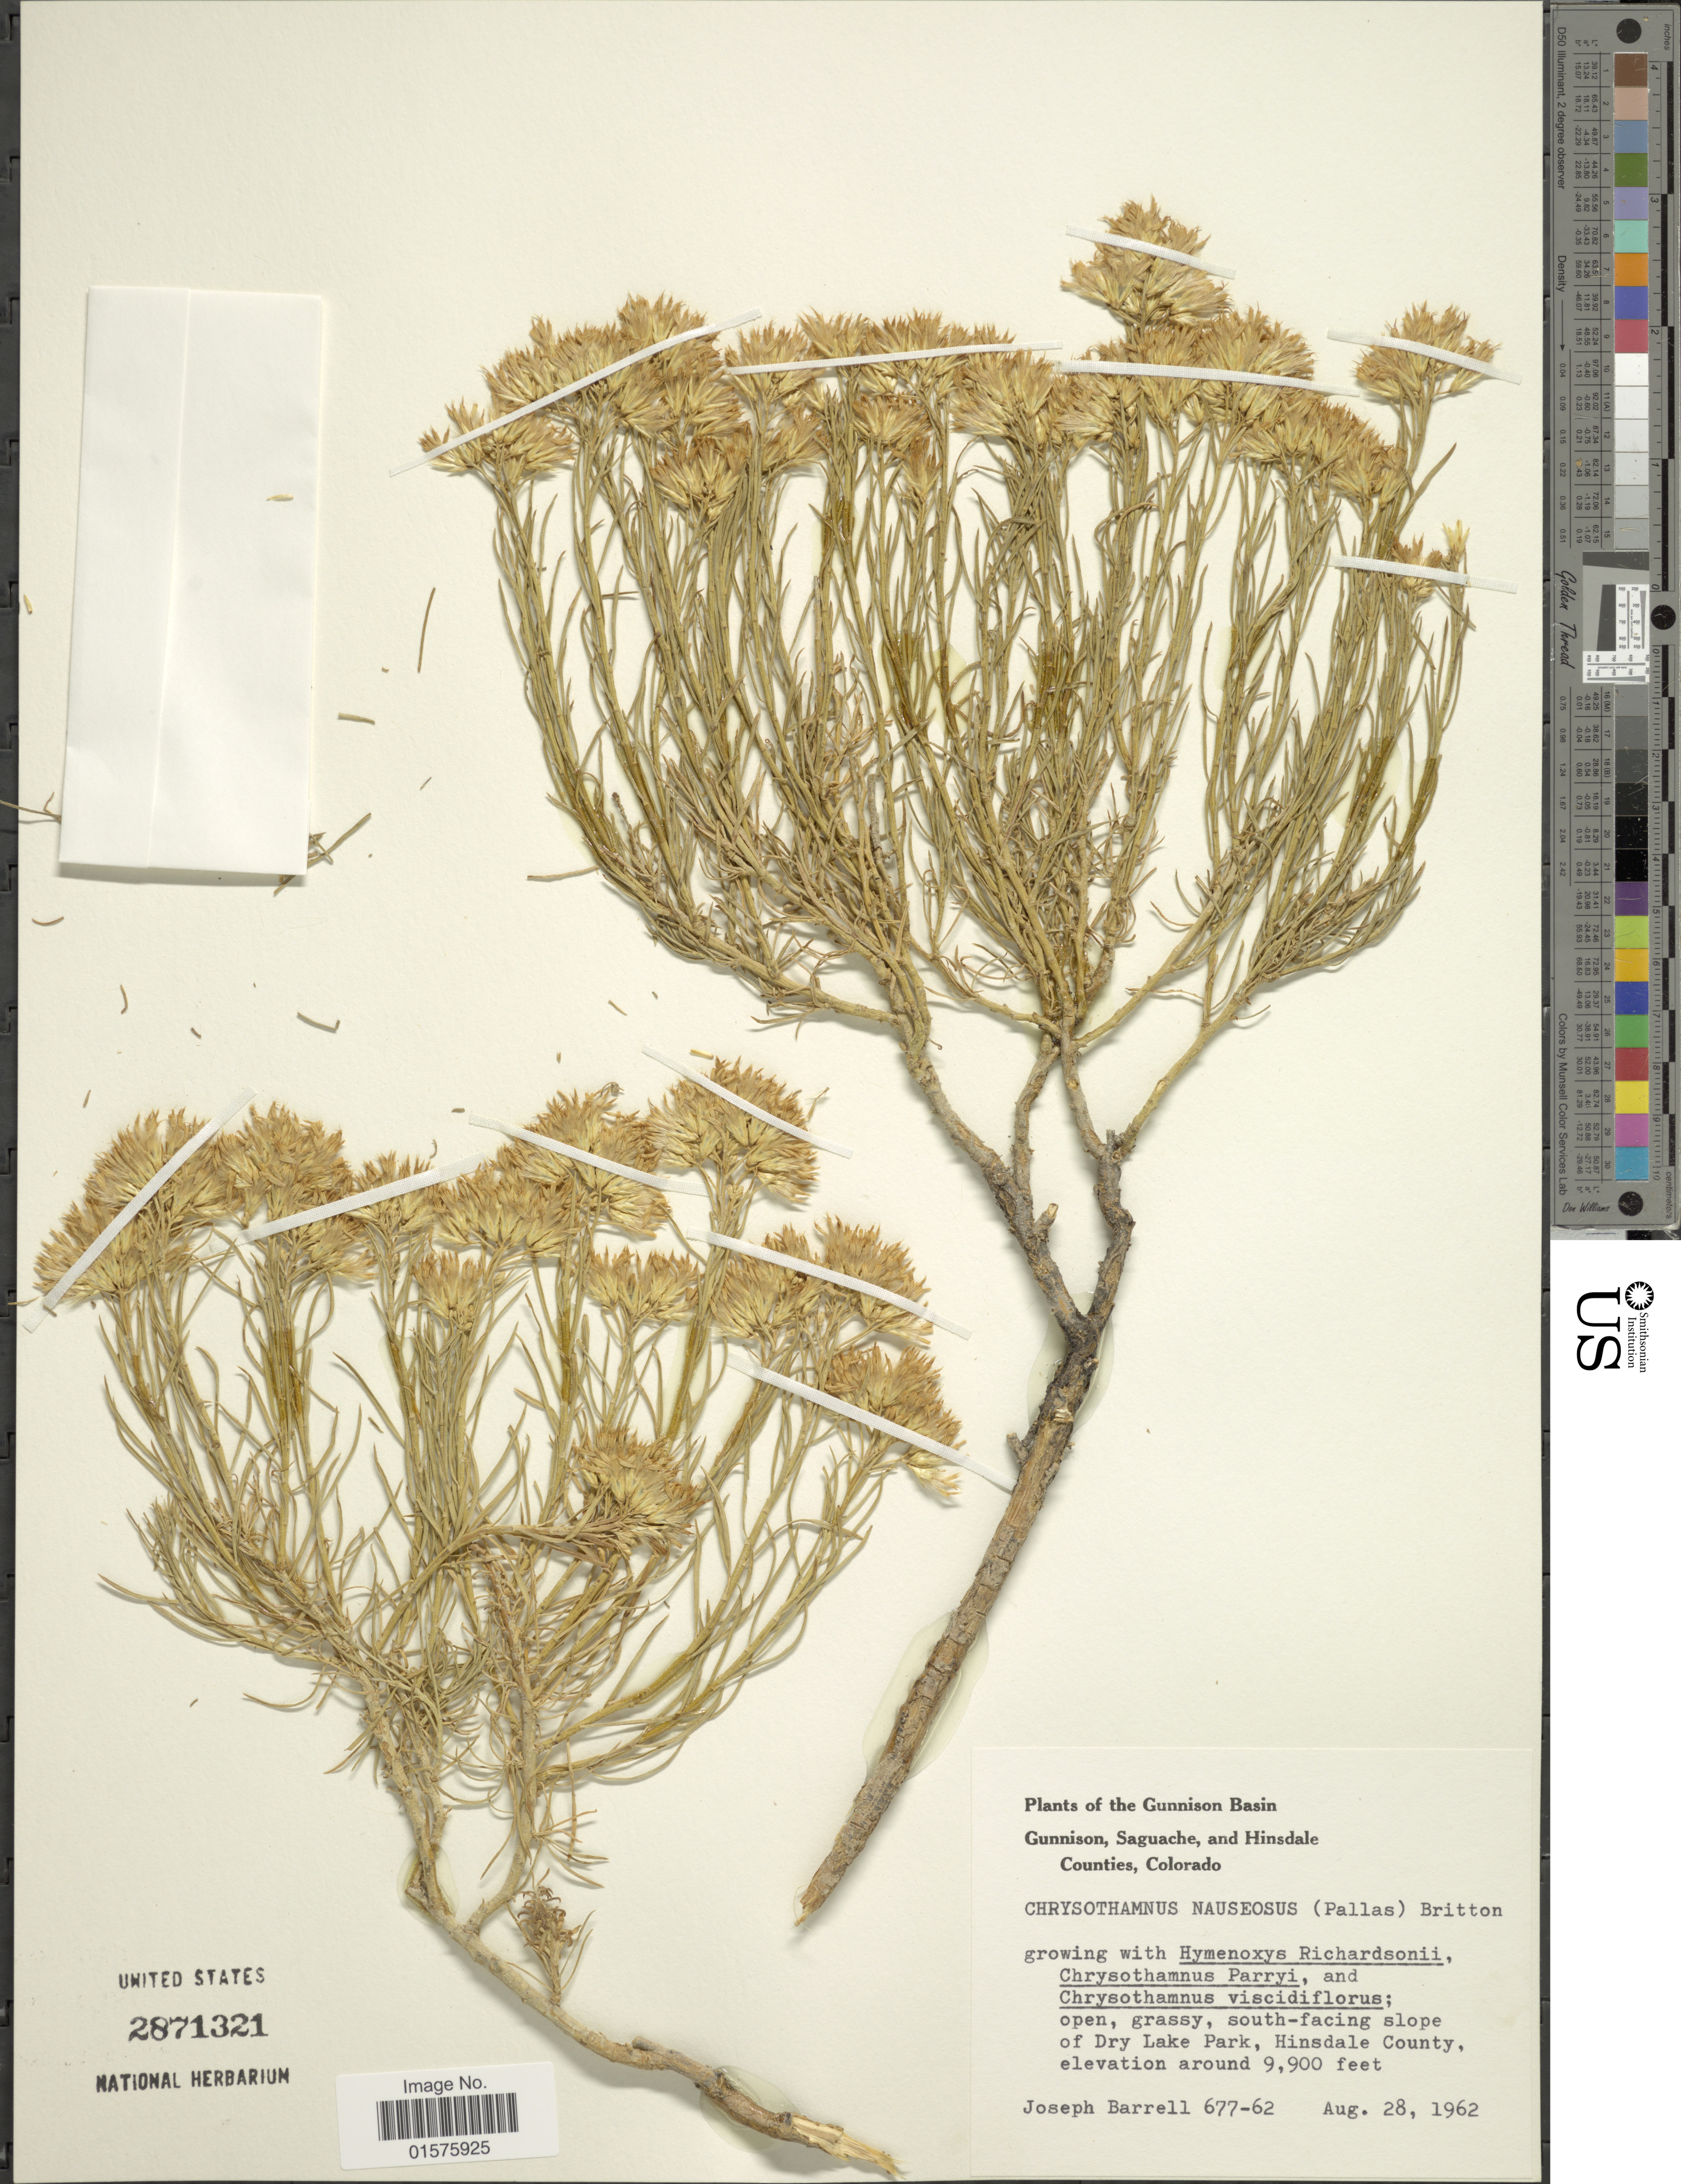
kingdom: Plantae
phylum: Tracheophyta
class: Magnoliopsida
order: Asterales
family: Asteraceae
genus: Ericameria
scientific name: Ericameria nauseosa var. graveolens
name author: (Nutt.) Reveal & Schuyler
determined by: Urbatsch, Lowell E., Curator (LSU), Louisiana State University (UNITED STATES)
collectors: J. Barrell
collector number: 677-62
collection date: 1962-08-28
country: United States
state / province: Colorado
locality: The Gunnison Basin, Gunnison, Saguache, and Hinsdale Counties, south-facing slope of Dry Lake park, Hinsdale County.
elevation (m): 3018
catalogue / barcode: US 2871321